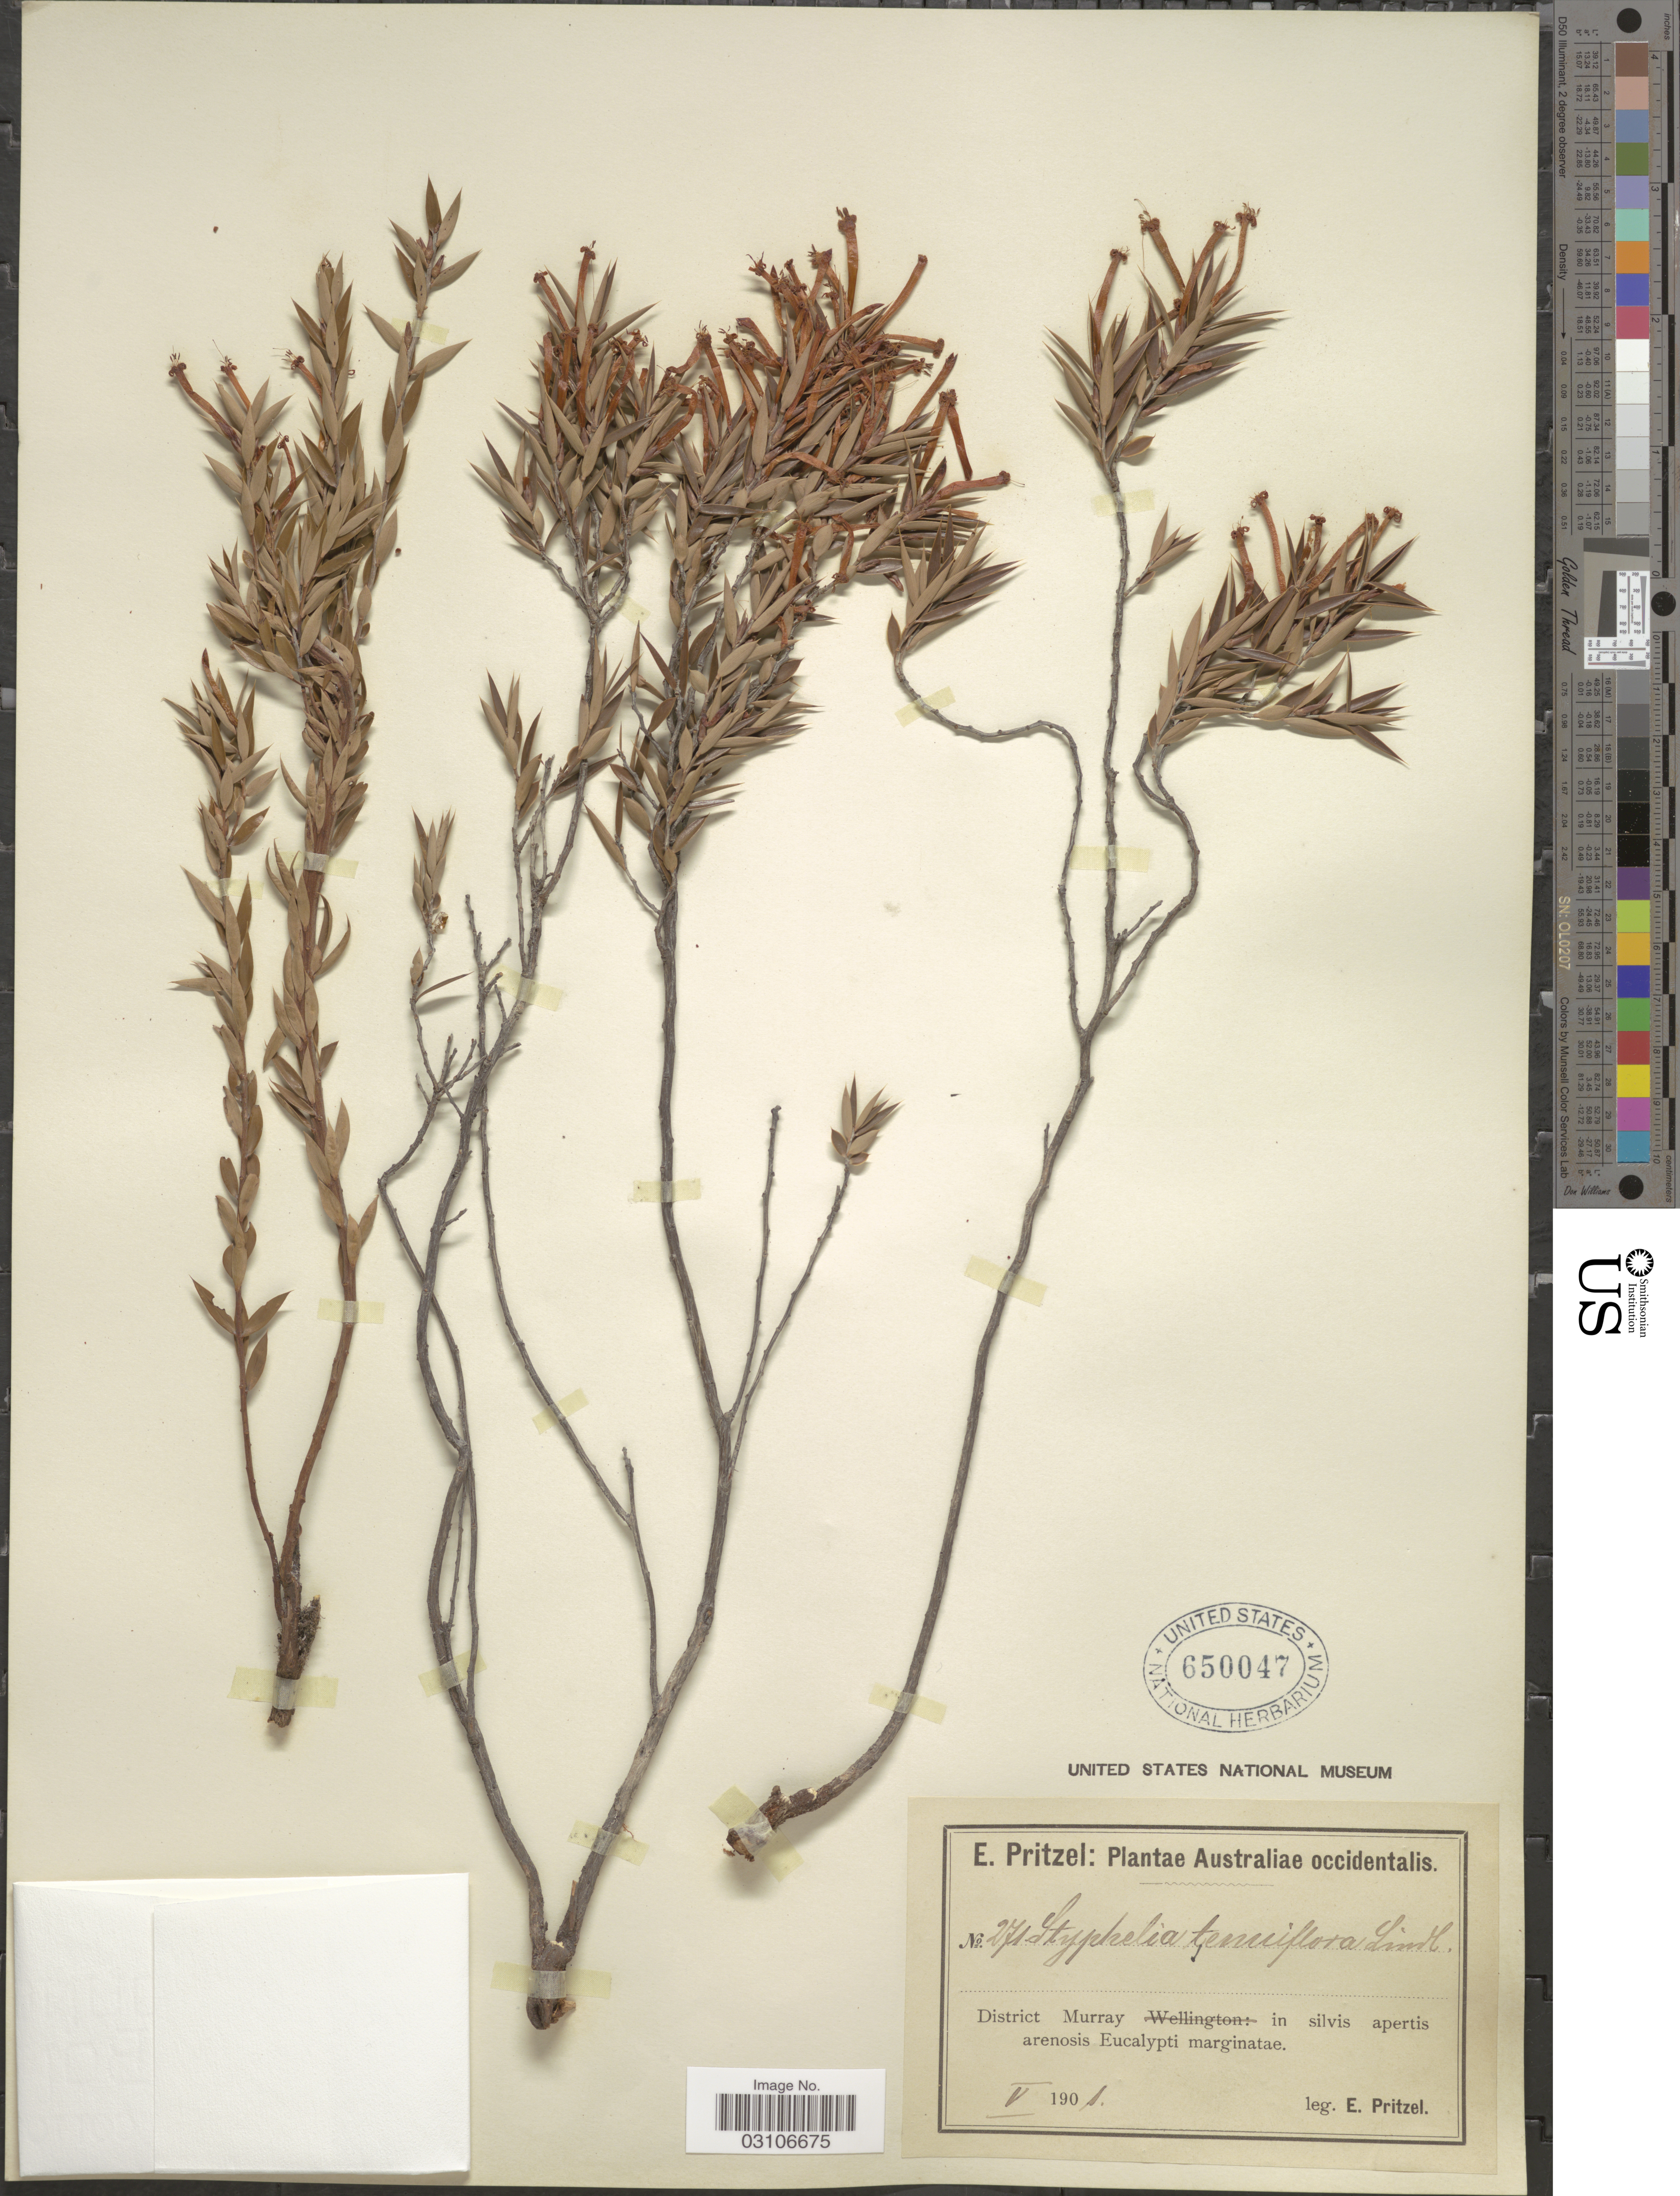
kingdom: Plantae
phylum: Tracheophyta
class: Magnoliopsida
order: Ericales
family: Ericaceae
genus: Styphelia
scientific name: Styphelia tenuiflora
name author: Benth.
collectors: E. G. Pritzel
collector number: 271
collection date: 1901-05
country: Australia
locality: Australiae occidentalis. District Murray: in silvis apertis arenosis Eucalypti marginatae.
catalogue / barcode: US 650047